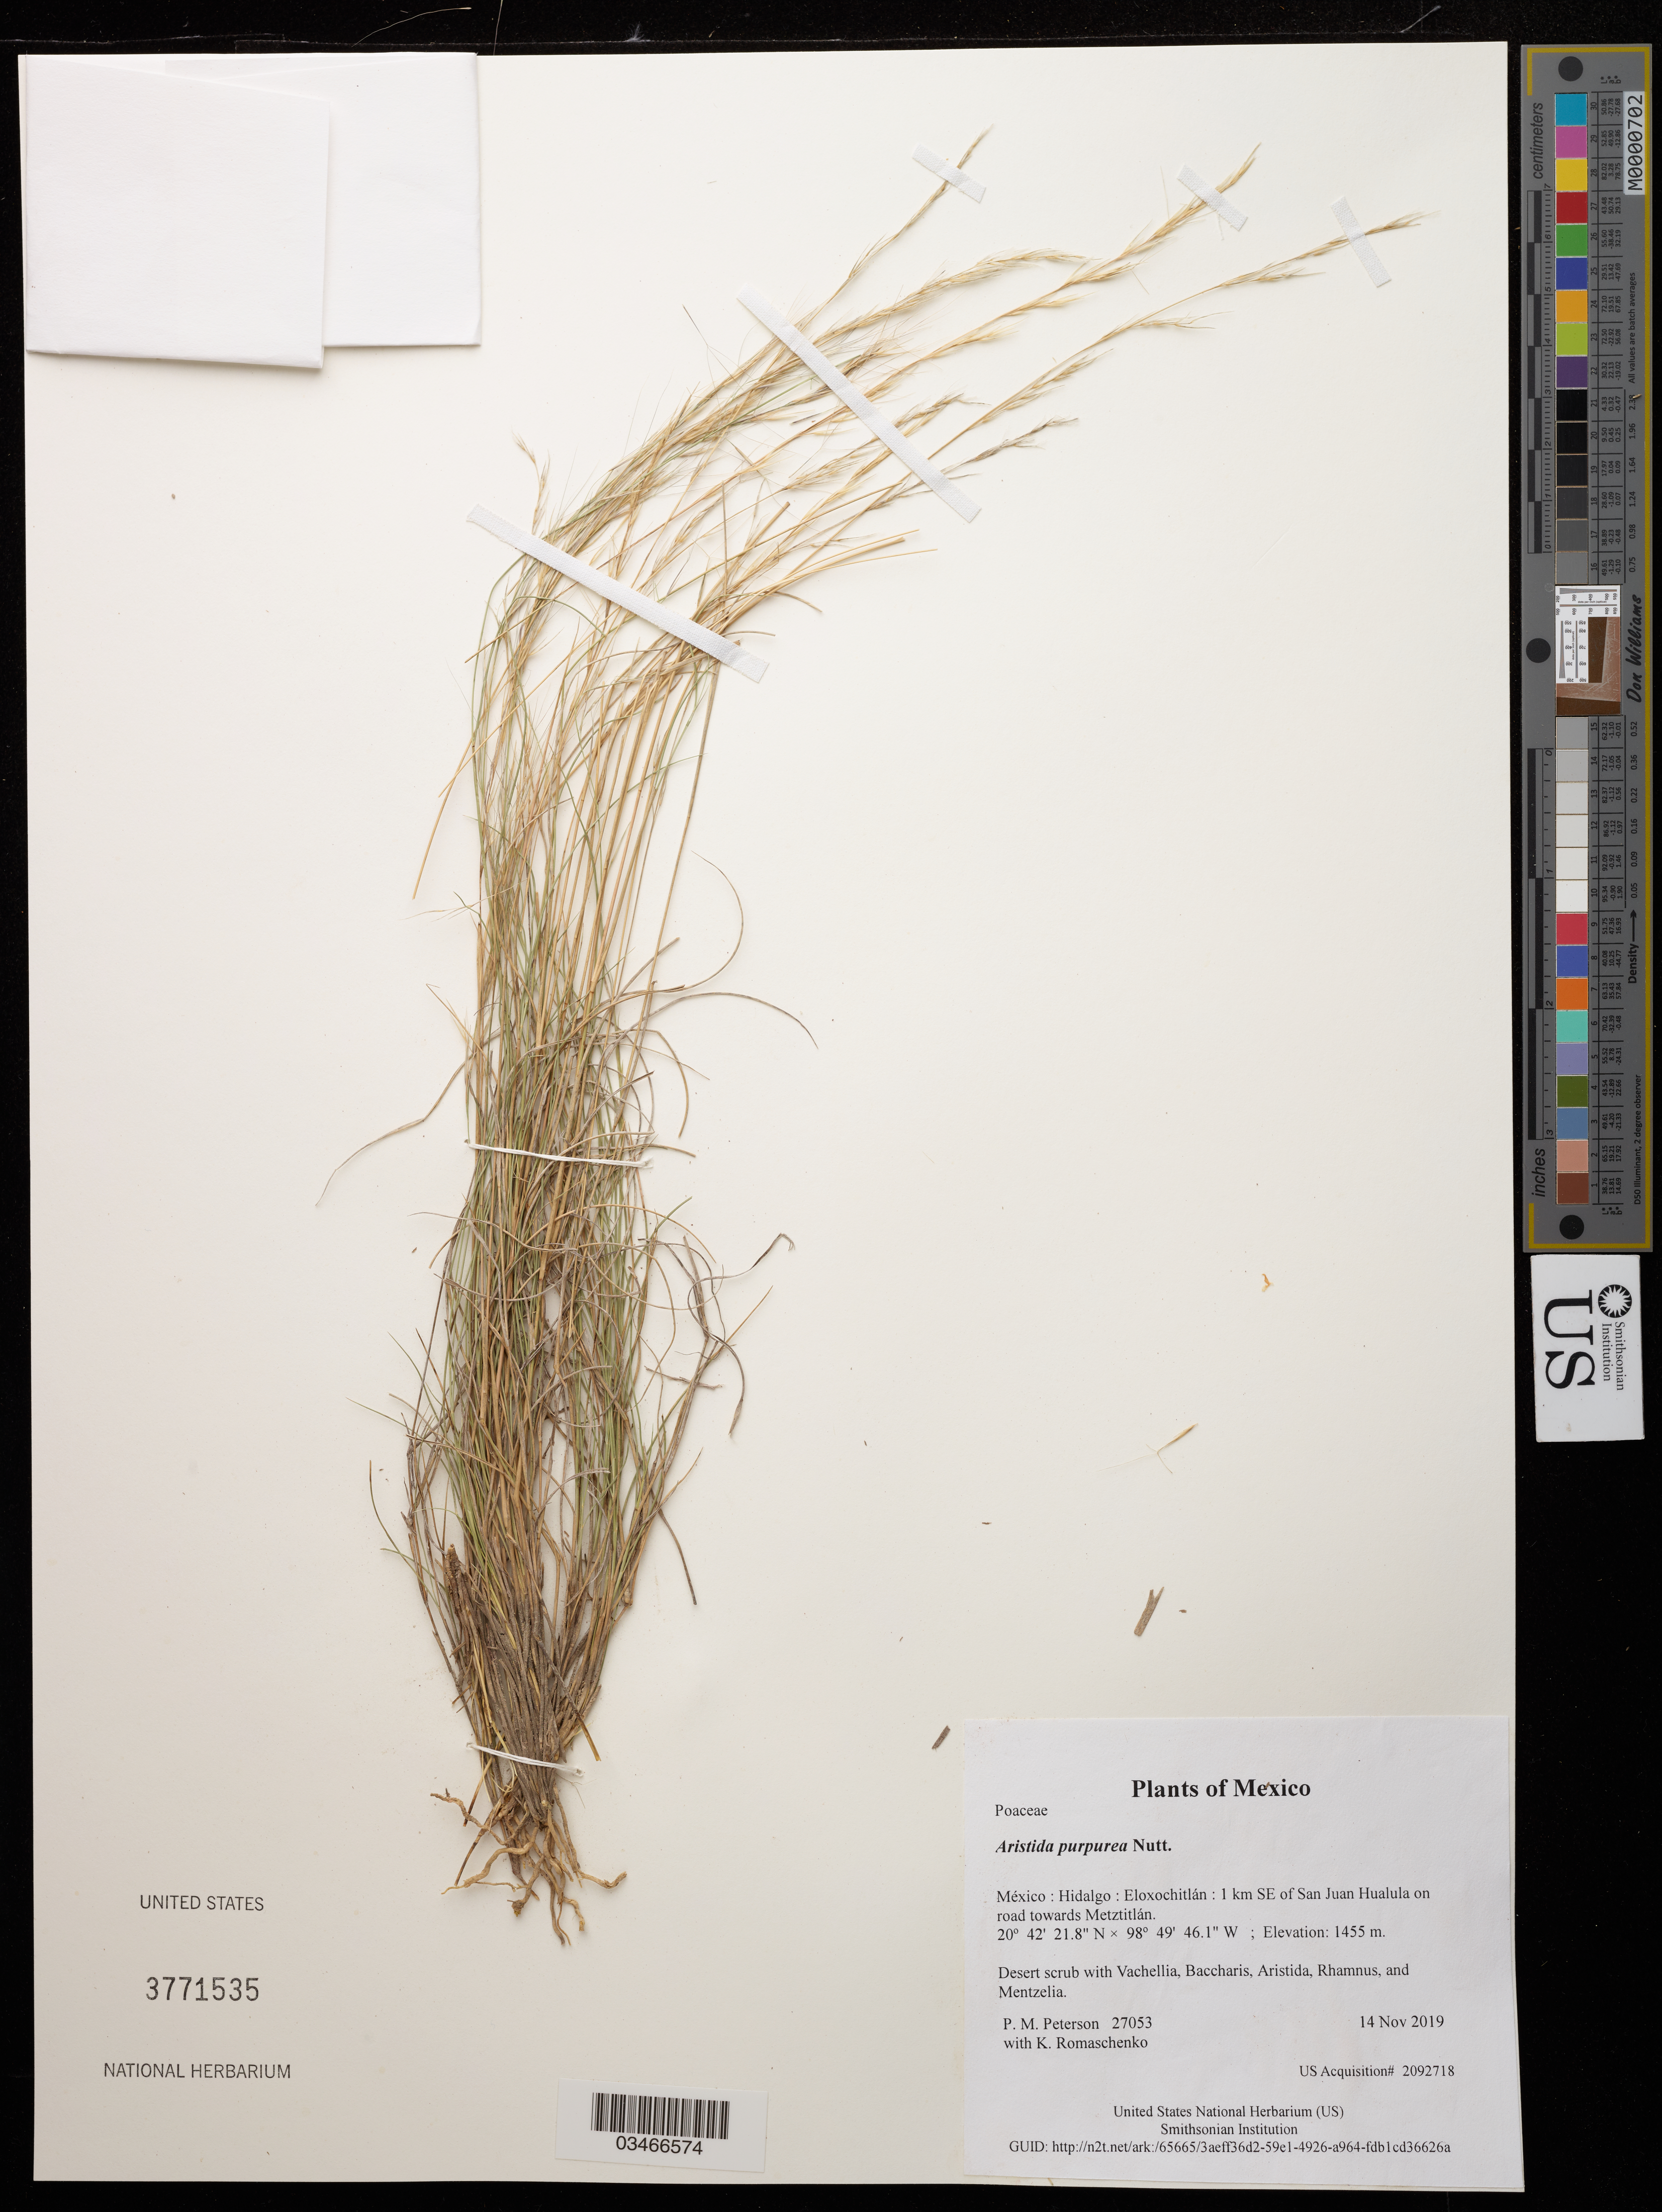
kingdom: Plantae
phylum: Tracheophyta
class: Liliopsida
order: Poales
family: Poaceae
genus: Aristida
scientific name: Aristida purpurea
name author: Nutt.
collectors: P. M. Peterson & K. Romaschenko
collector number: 27053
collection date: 2019-11-14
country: México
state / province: Hidalgo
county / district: Eloxochitlán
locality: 1 km SE of San Juan Hualula on road towards Metztitlán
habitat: Desert scrub with Vachellia, Baccharis, Aristida, Rhamnus, and Mentzelia.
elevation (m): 1455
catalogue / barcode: US 3771535